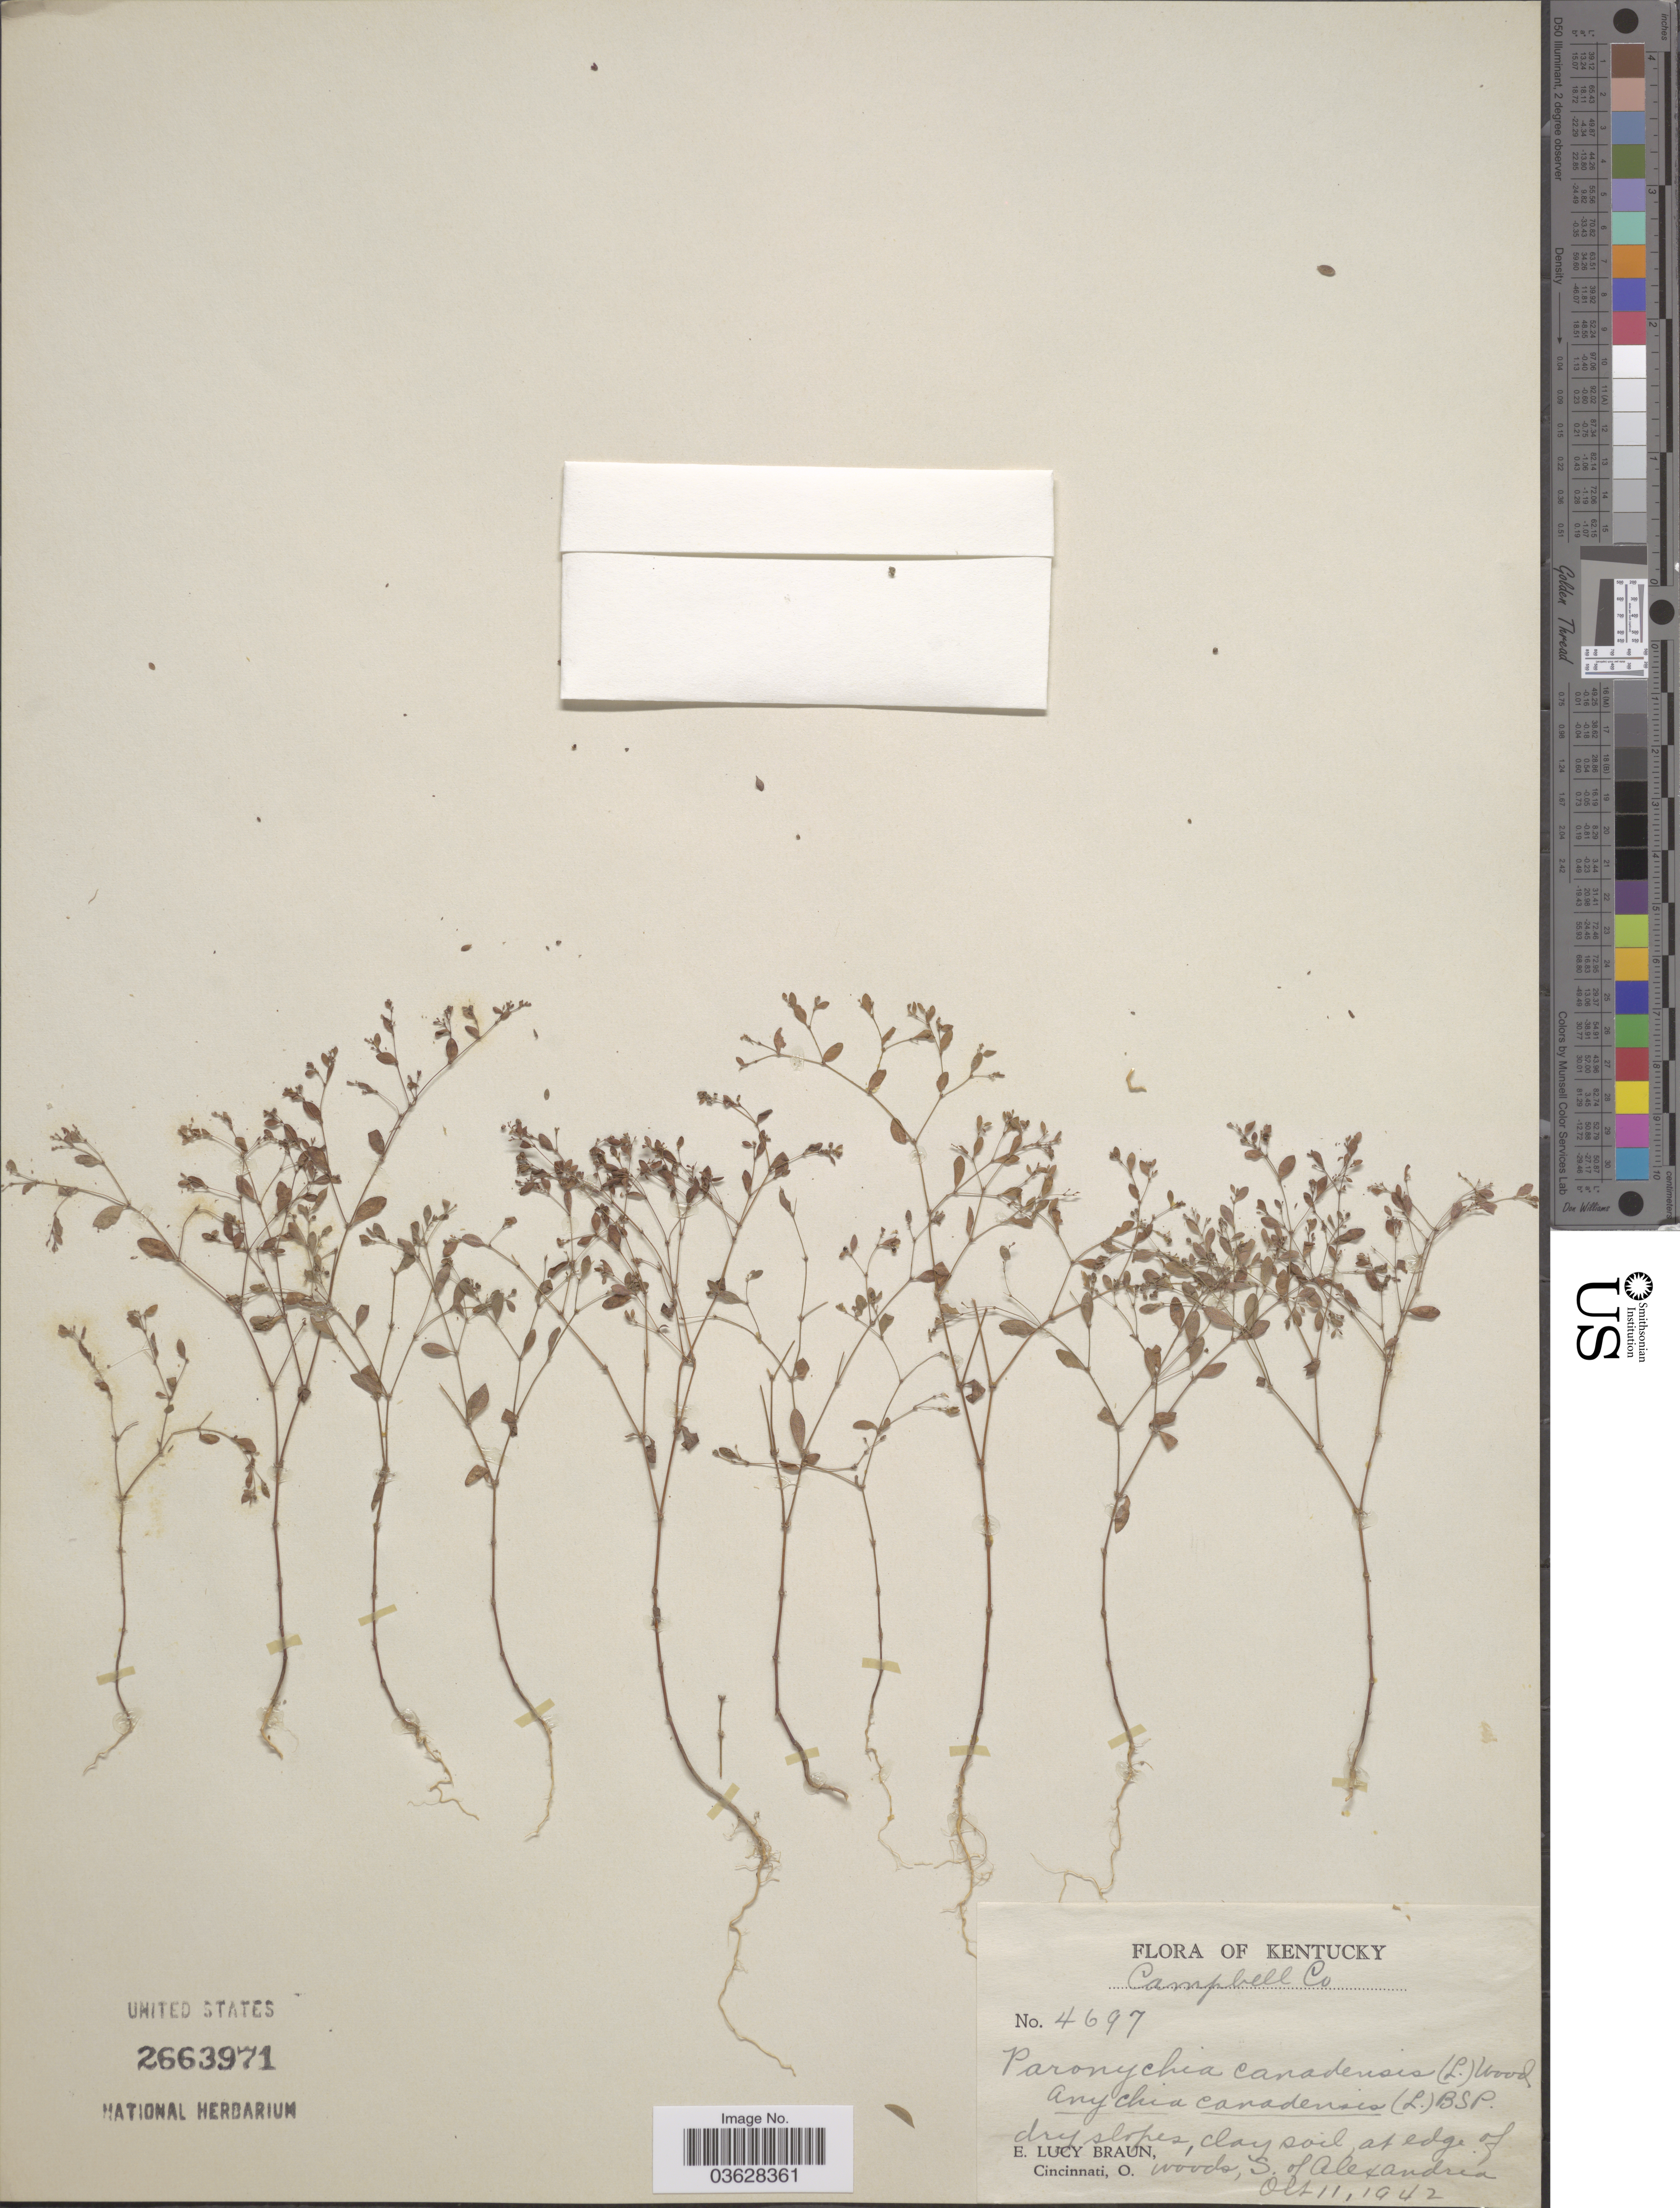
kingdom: Plantae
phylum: Tracheophyta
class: Magnoliopsida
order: Caryophyllales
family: Caryophyllaceae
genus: Paronychia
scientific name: Paronychia canadensis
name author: (L.) Alph. Wood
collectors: E. L. Braun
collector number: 4697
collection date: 1942-10-11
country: United States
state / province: Kentucky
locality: Campbell Co. S. of Alexandria.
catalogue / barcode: US 2663971